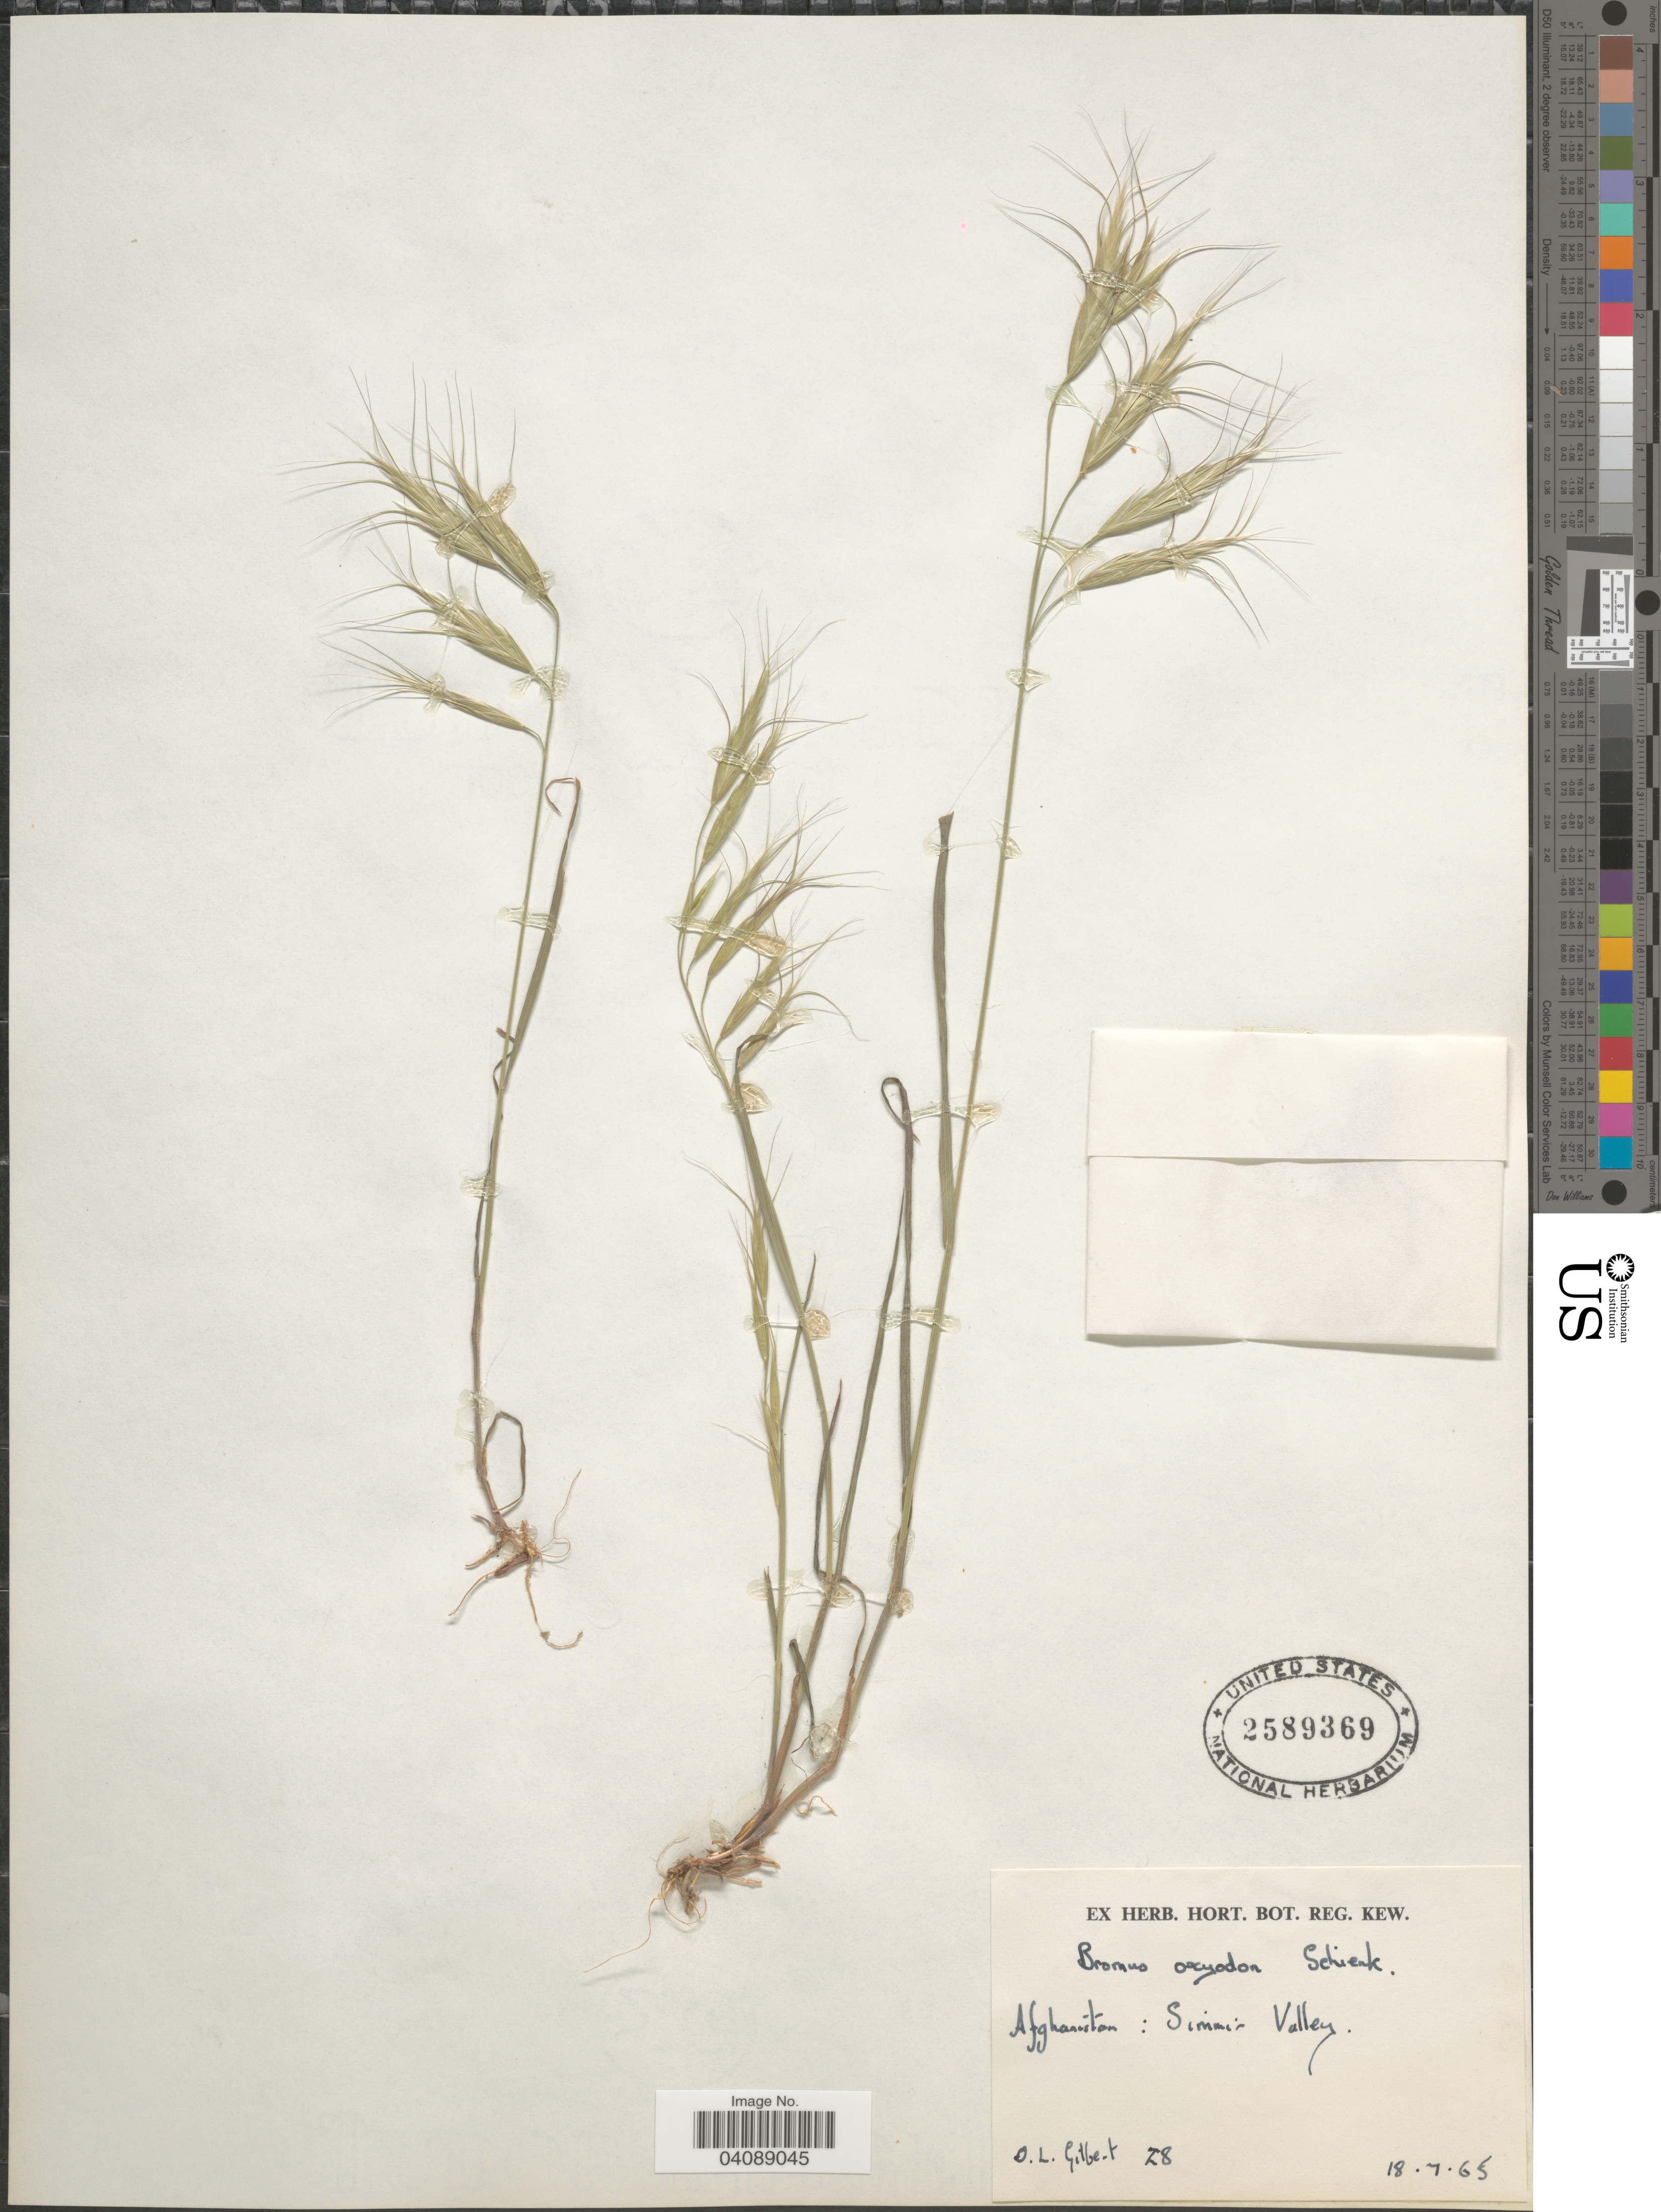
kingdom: Plantae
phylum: Tracheophyta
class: Liliopsida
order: Poales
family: Poaceae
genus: Bromus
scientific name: Bromus oxyodon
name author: Schrenk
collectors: O. L. Gilbert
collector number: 28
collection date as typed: Transcribed d/m/y: 18/7/65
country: Afghanistan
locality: Simmir Valley.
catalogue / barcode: US 2589369